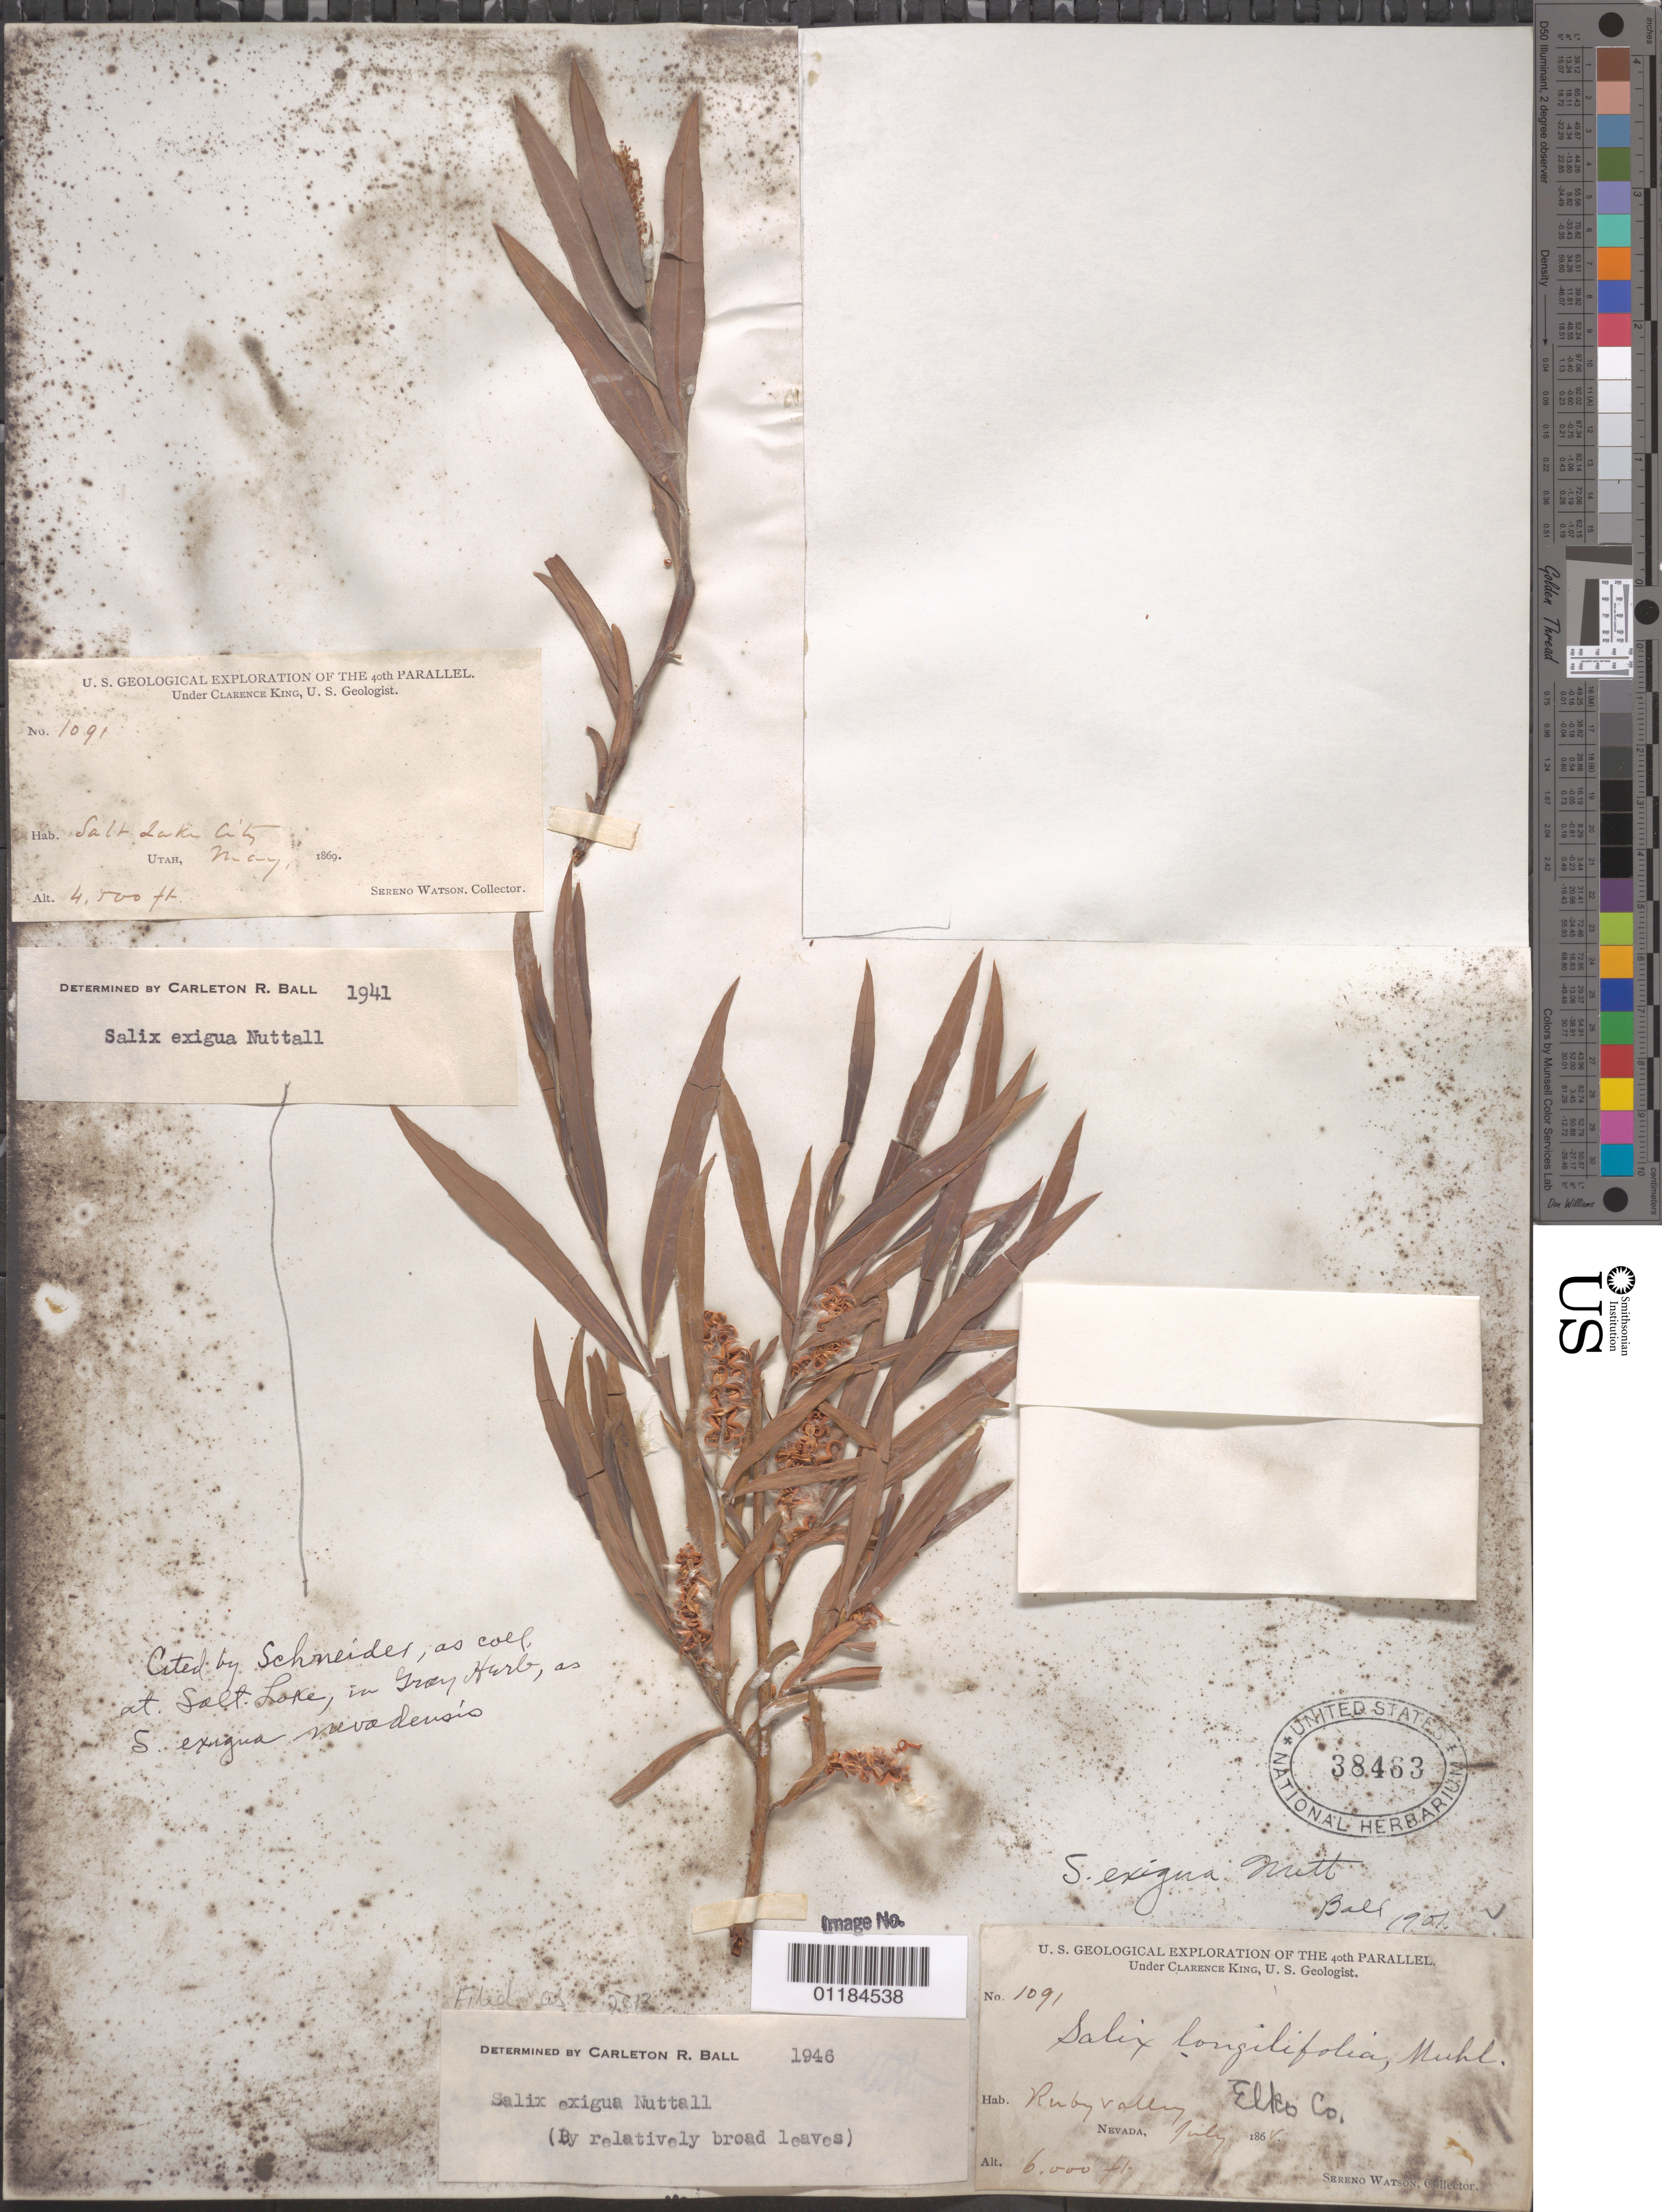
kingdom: Plantae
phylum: Tracheophyta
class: Magnoliopsida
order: Malpighiales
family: Salicaceae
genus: Salix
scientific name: Salix exigua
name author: Nutt.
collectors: S. Watson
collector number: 1091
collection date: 1869-05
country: United States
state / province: Utah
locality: Salt Lake City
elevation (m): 1372